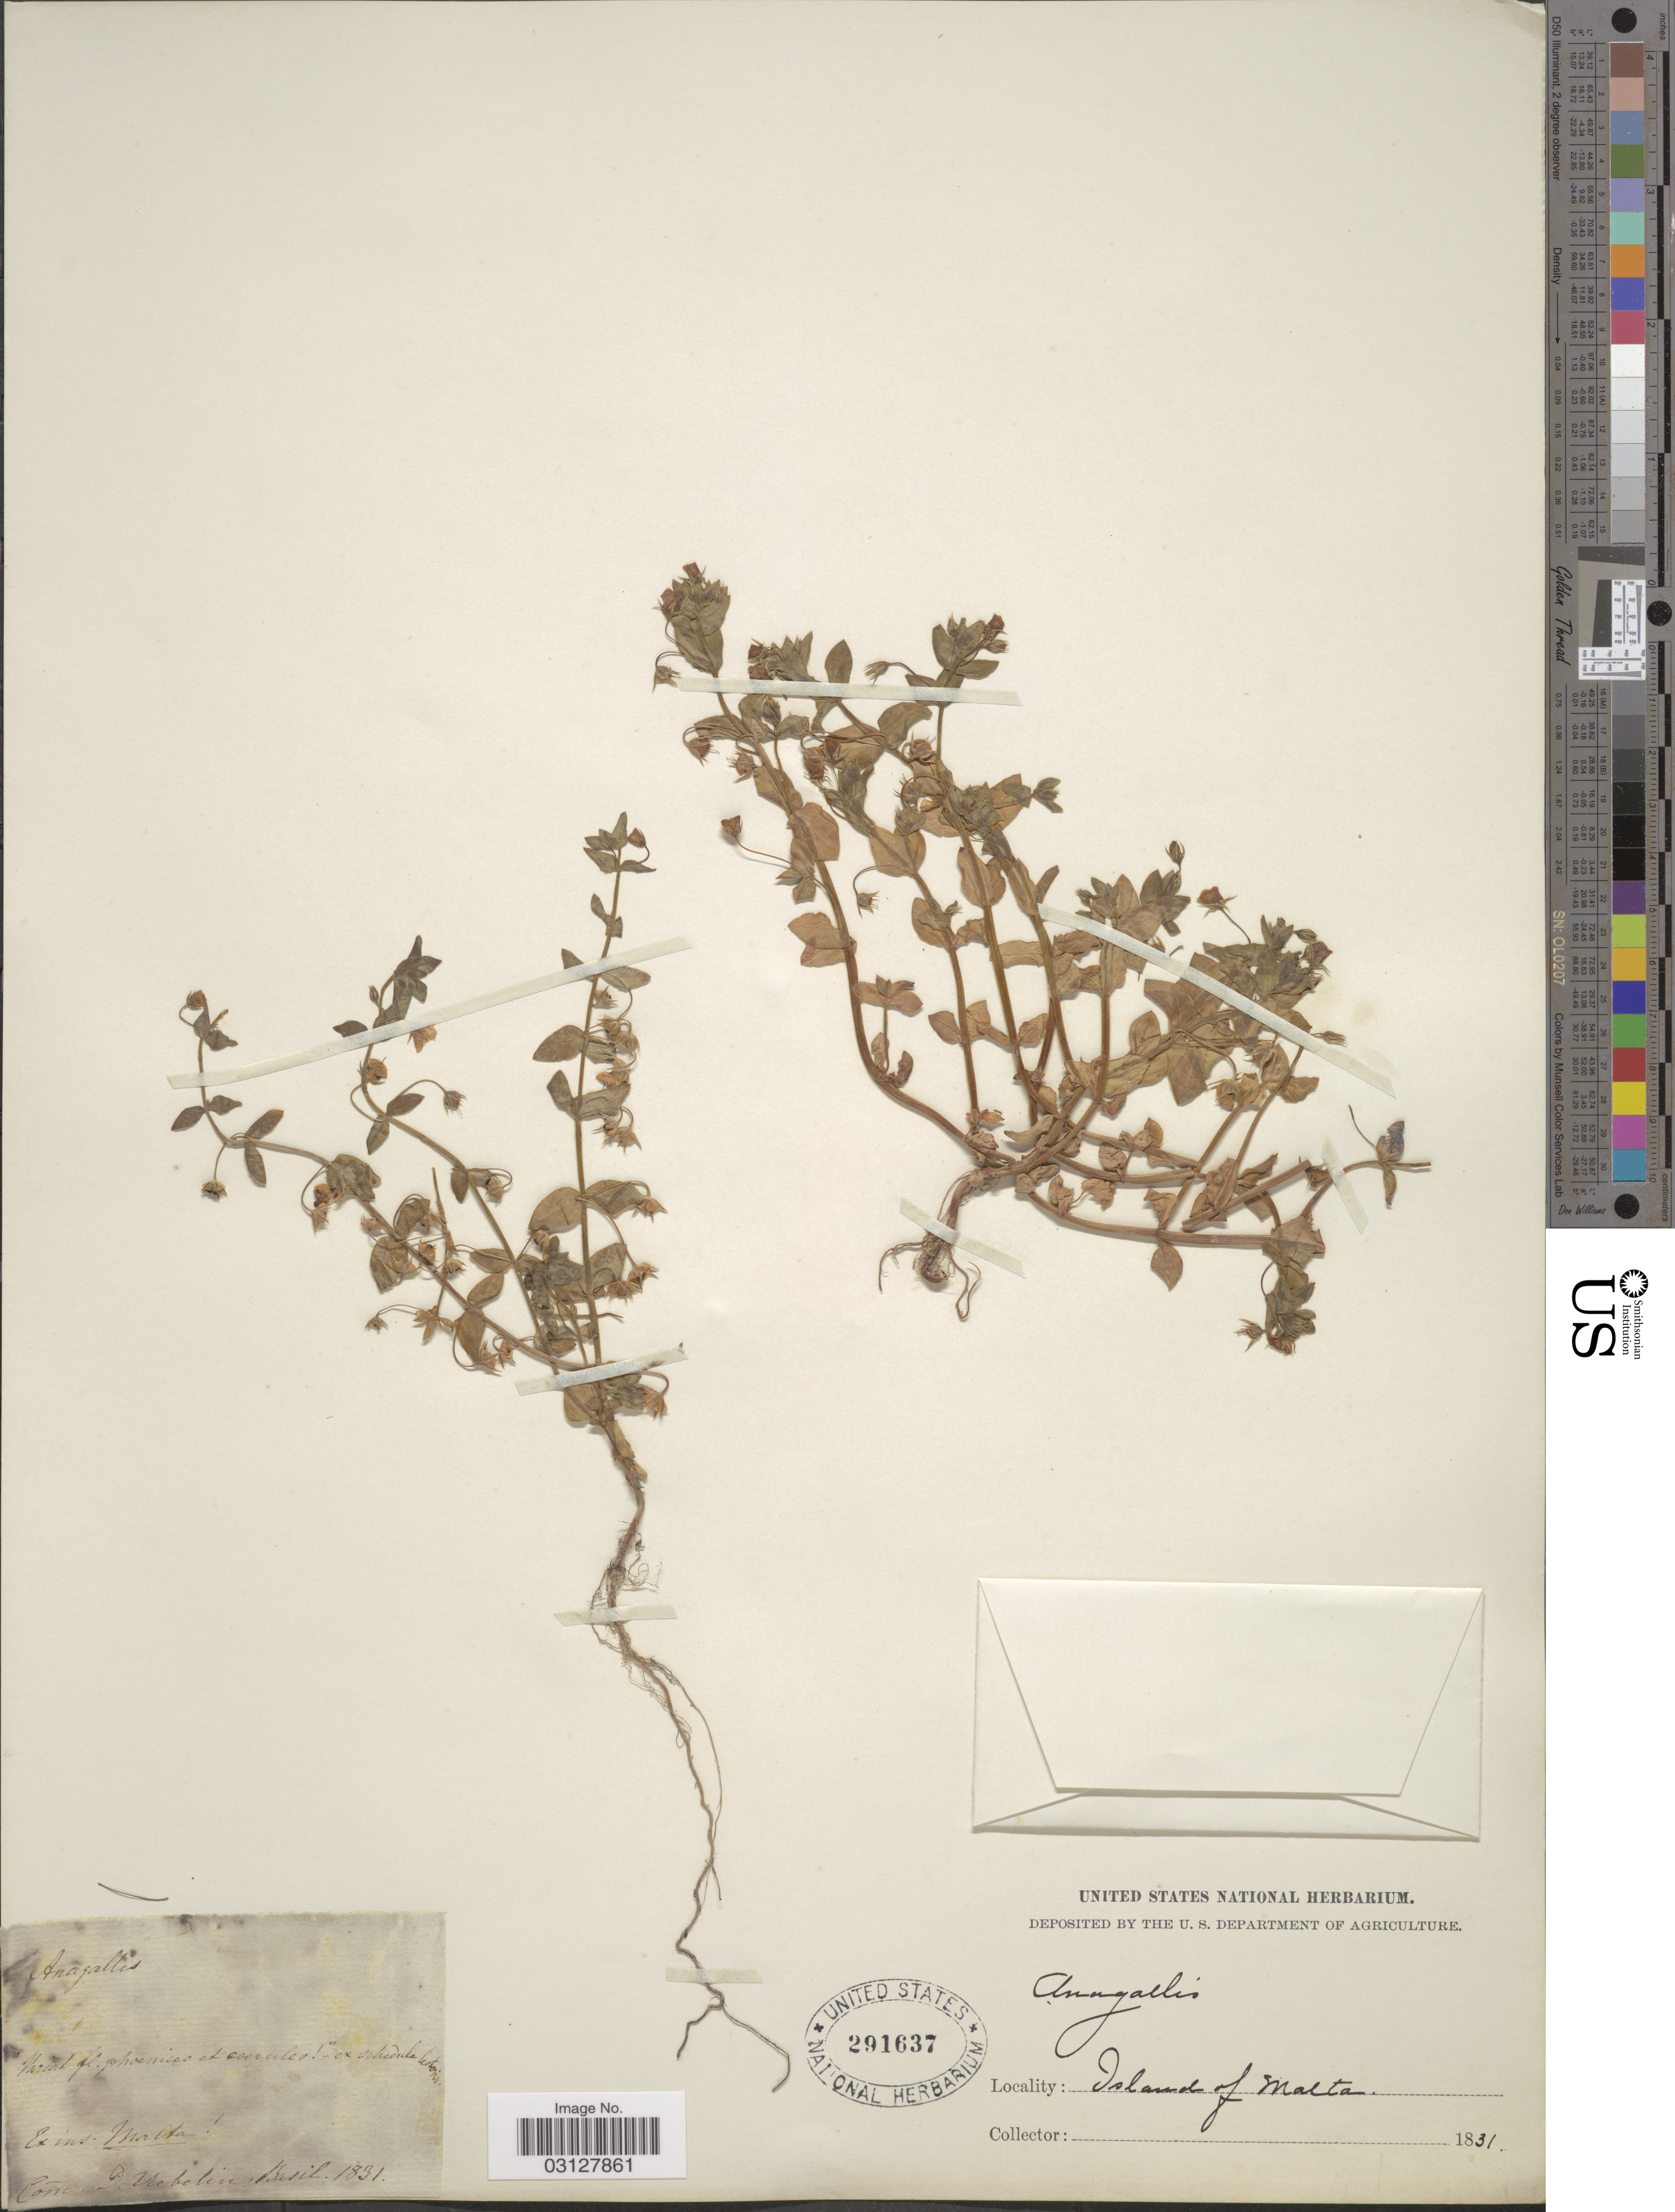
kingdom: Plantae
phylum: Tracheophyta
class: Magnoliopsida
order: Ericales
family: Primulaceae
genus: Anagallis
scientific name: Anagallis sp.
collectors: ex herb. United States National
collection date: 1831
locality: Island of Malta.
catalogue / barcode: US 291637